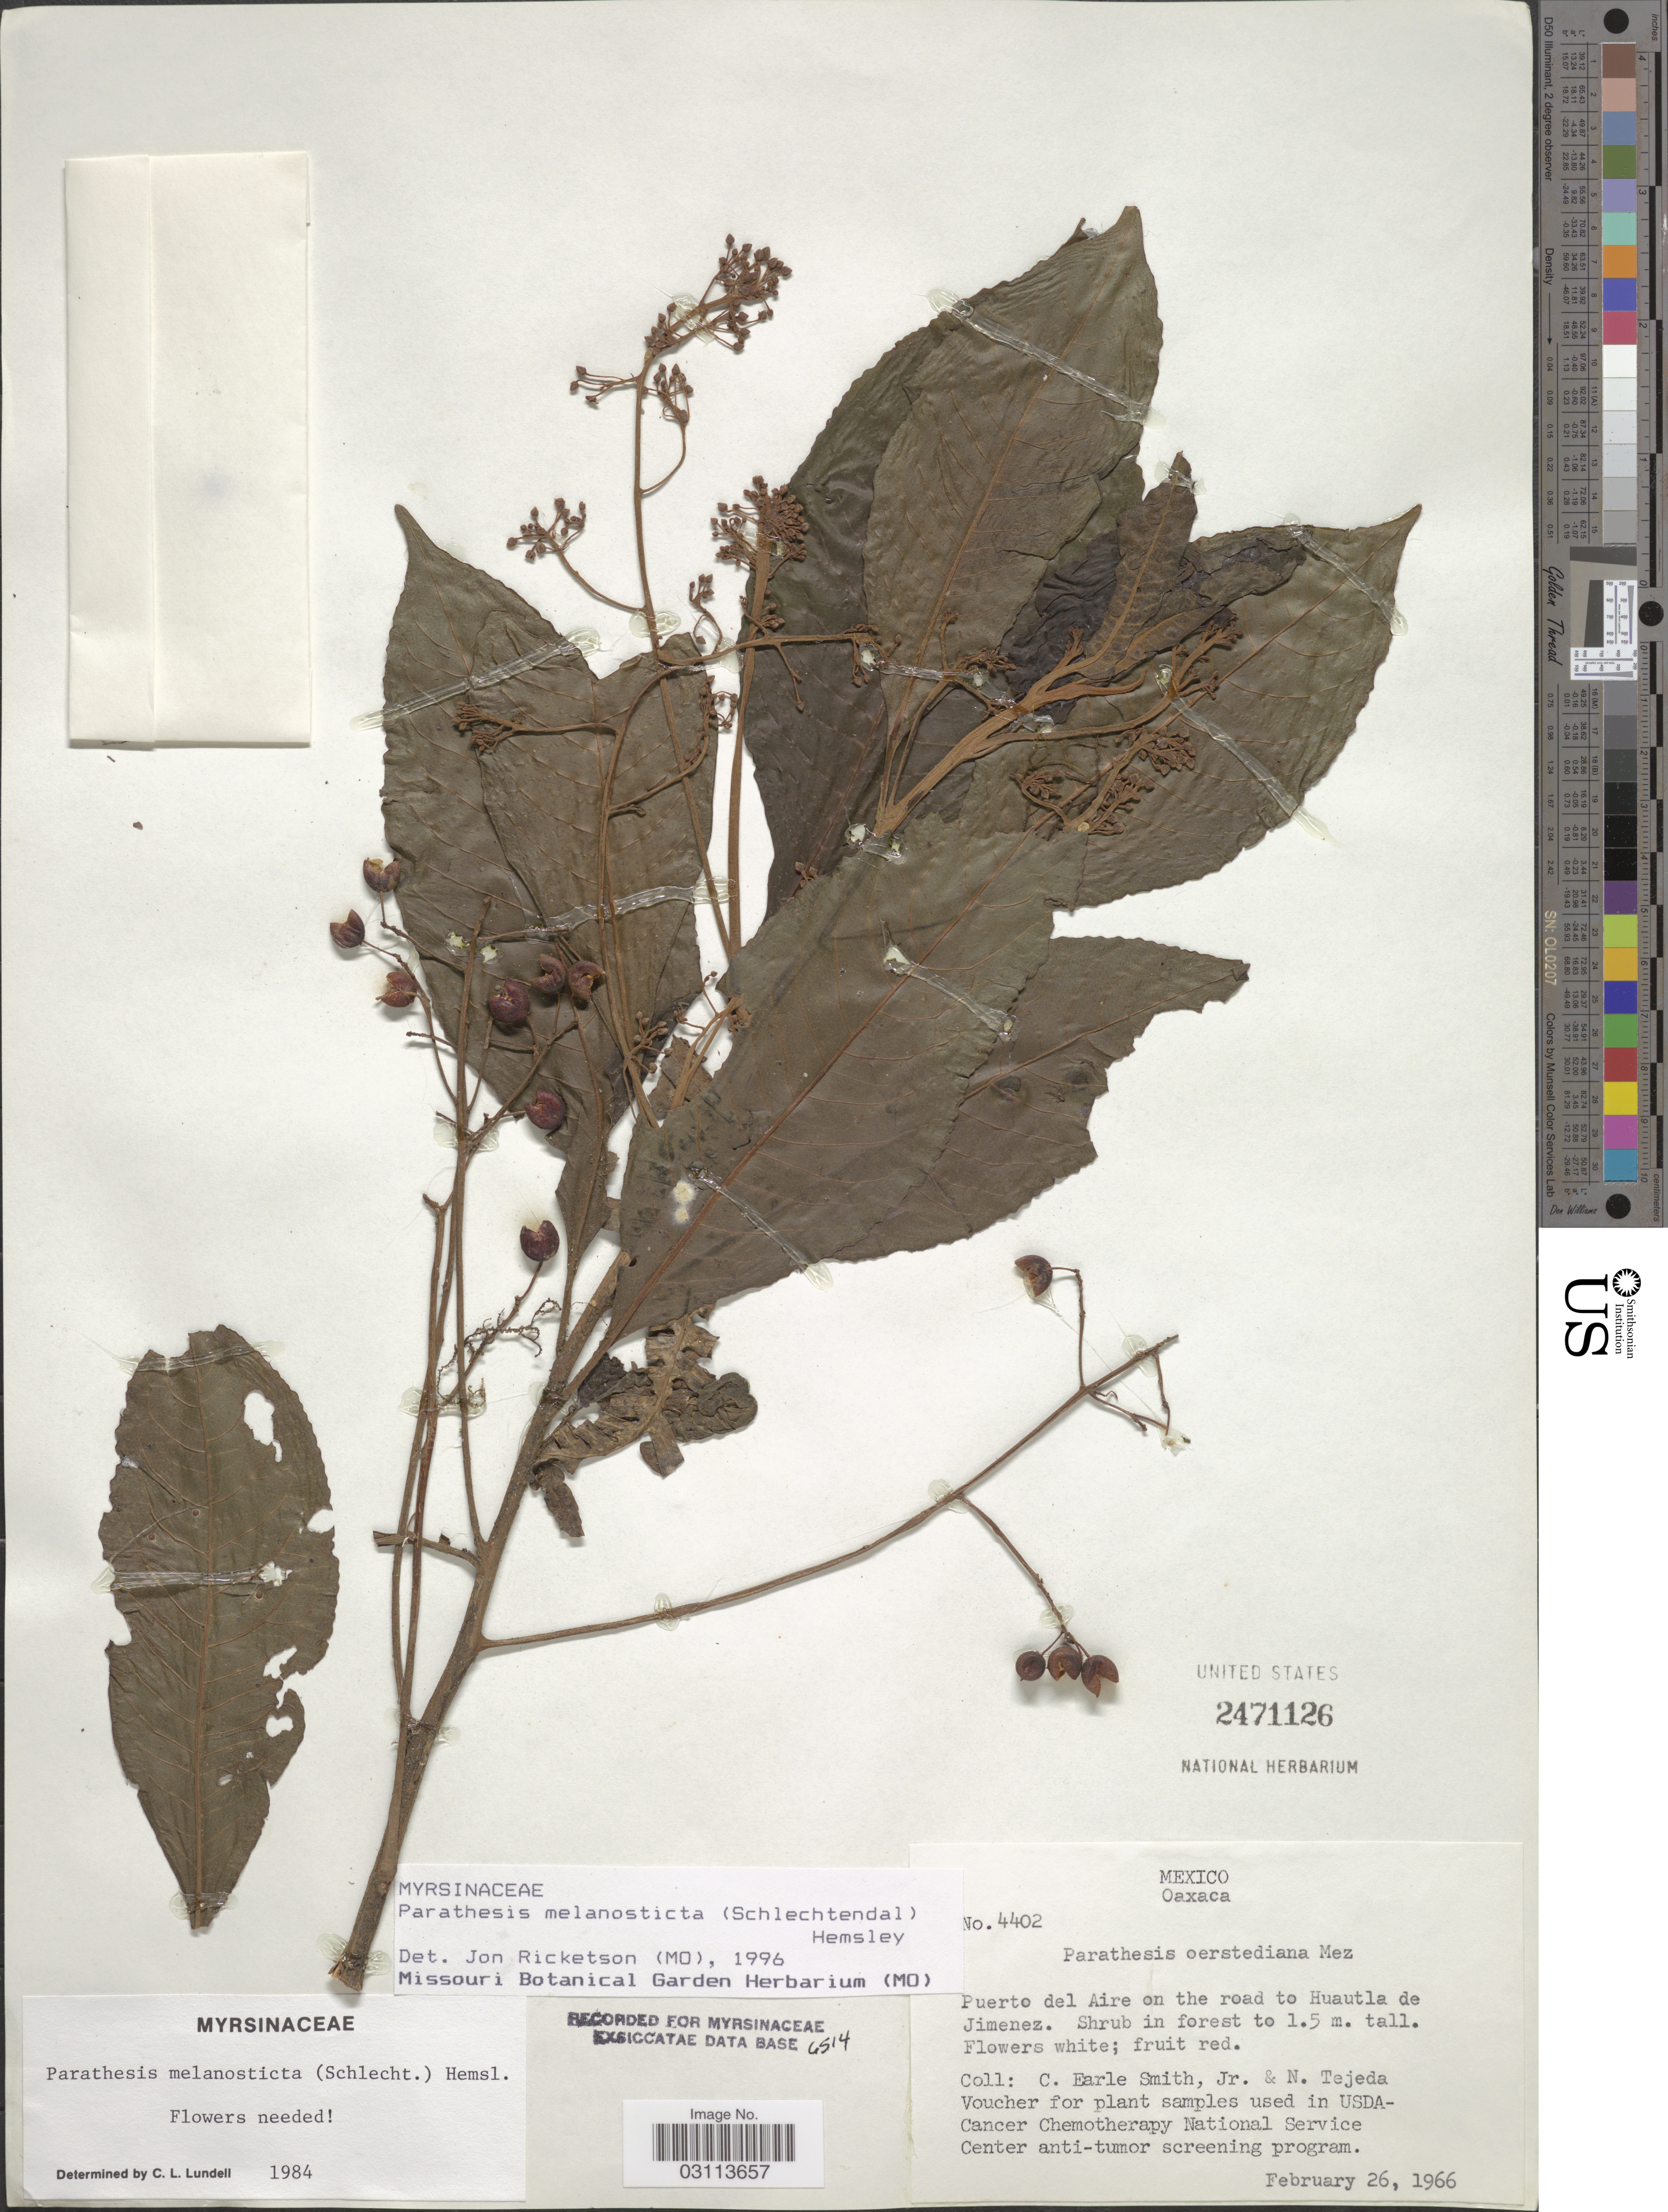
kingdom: Plantae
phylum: Tracheophyta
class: Magnoliopsida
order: Ericales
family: Primulaceae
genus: Parathesis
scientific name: Parathesis melanosticta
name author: (Schltdl.) Hemsl.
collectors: C. E. Smith Jr. & N. Tejeda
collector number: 4402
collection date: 1966-02-26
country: Mexico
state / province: Oaxaca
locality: Puerto del Aire on the road to Huautla de Jimenez.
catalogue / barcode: US 2471126